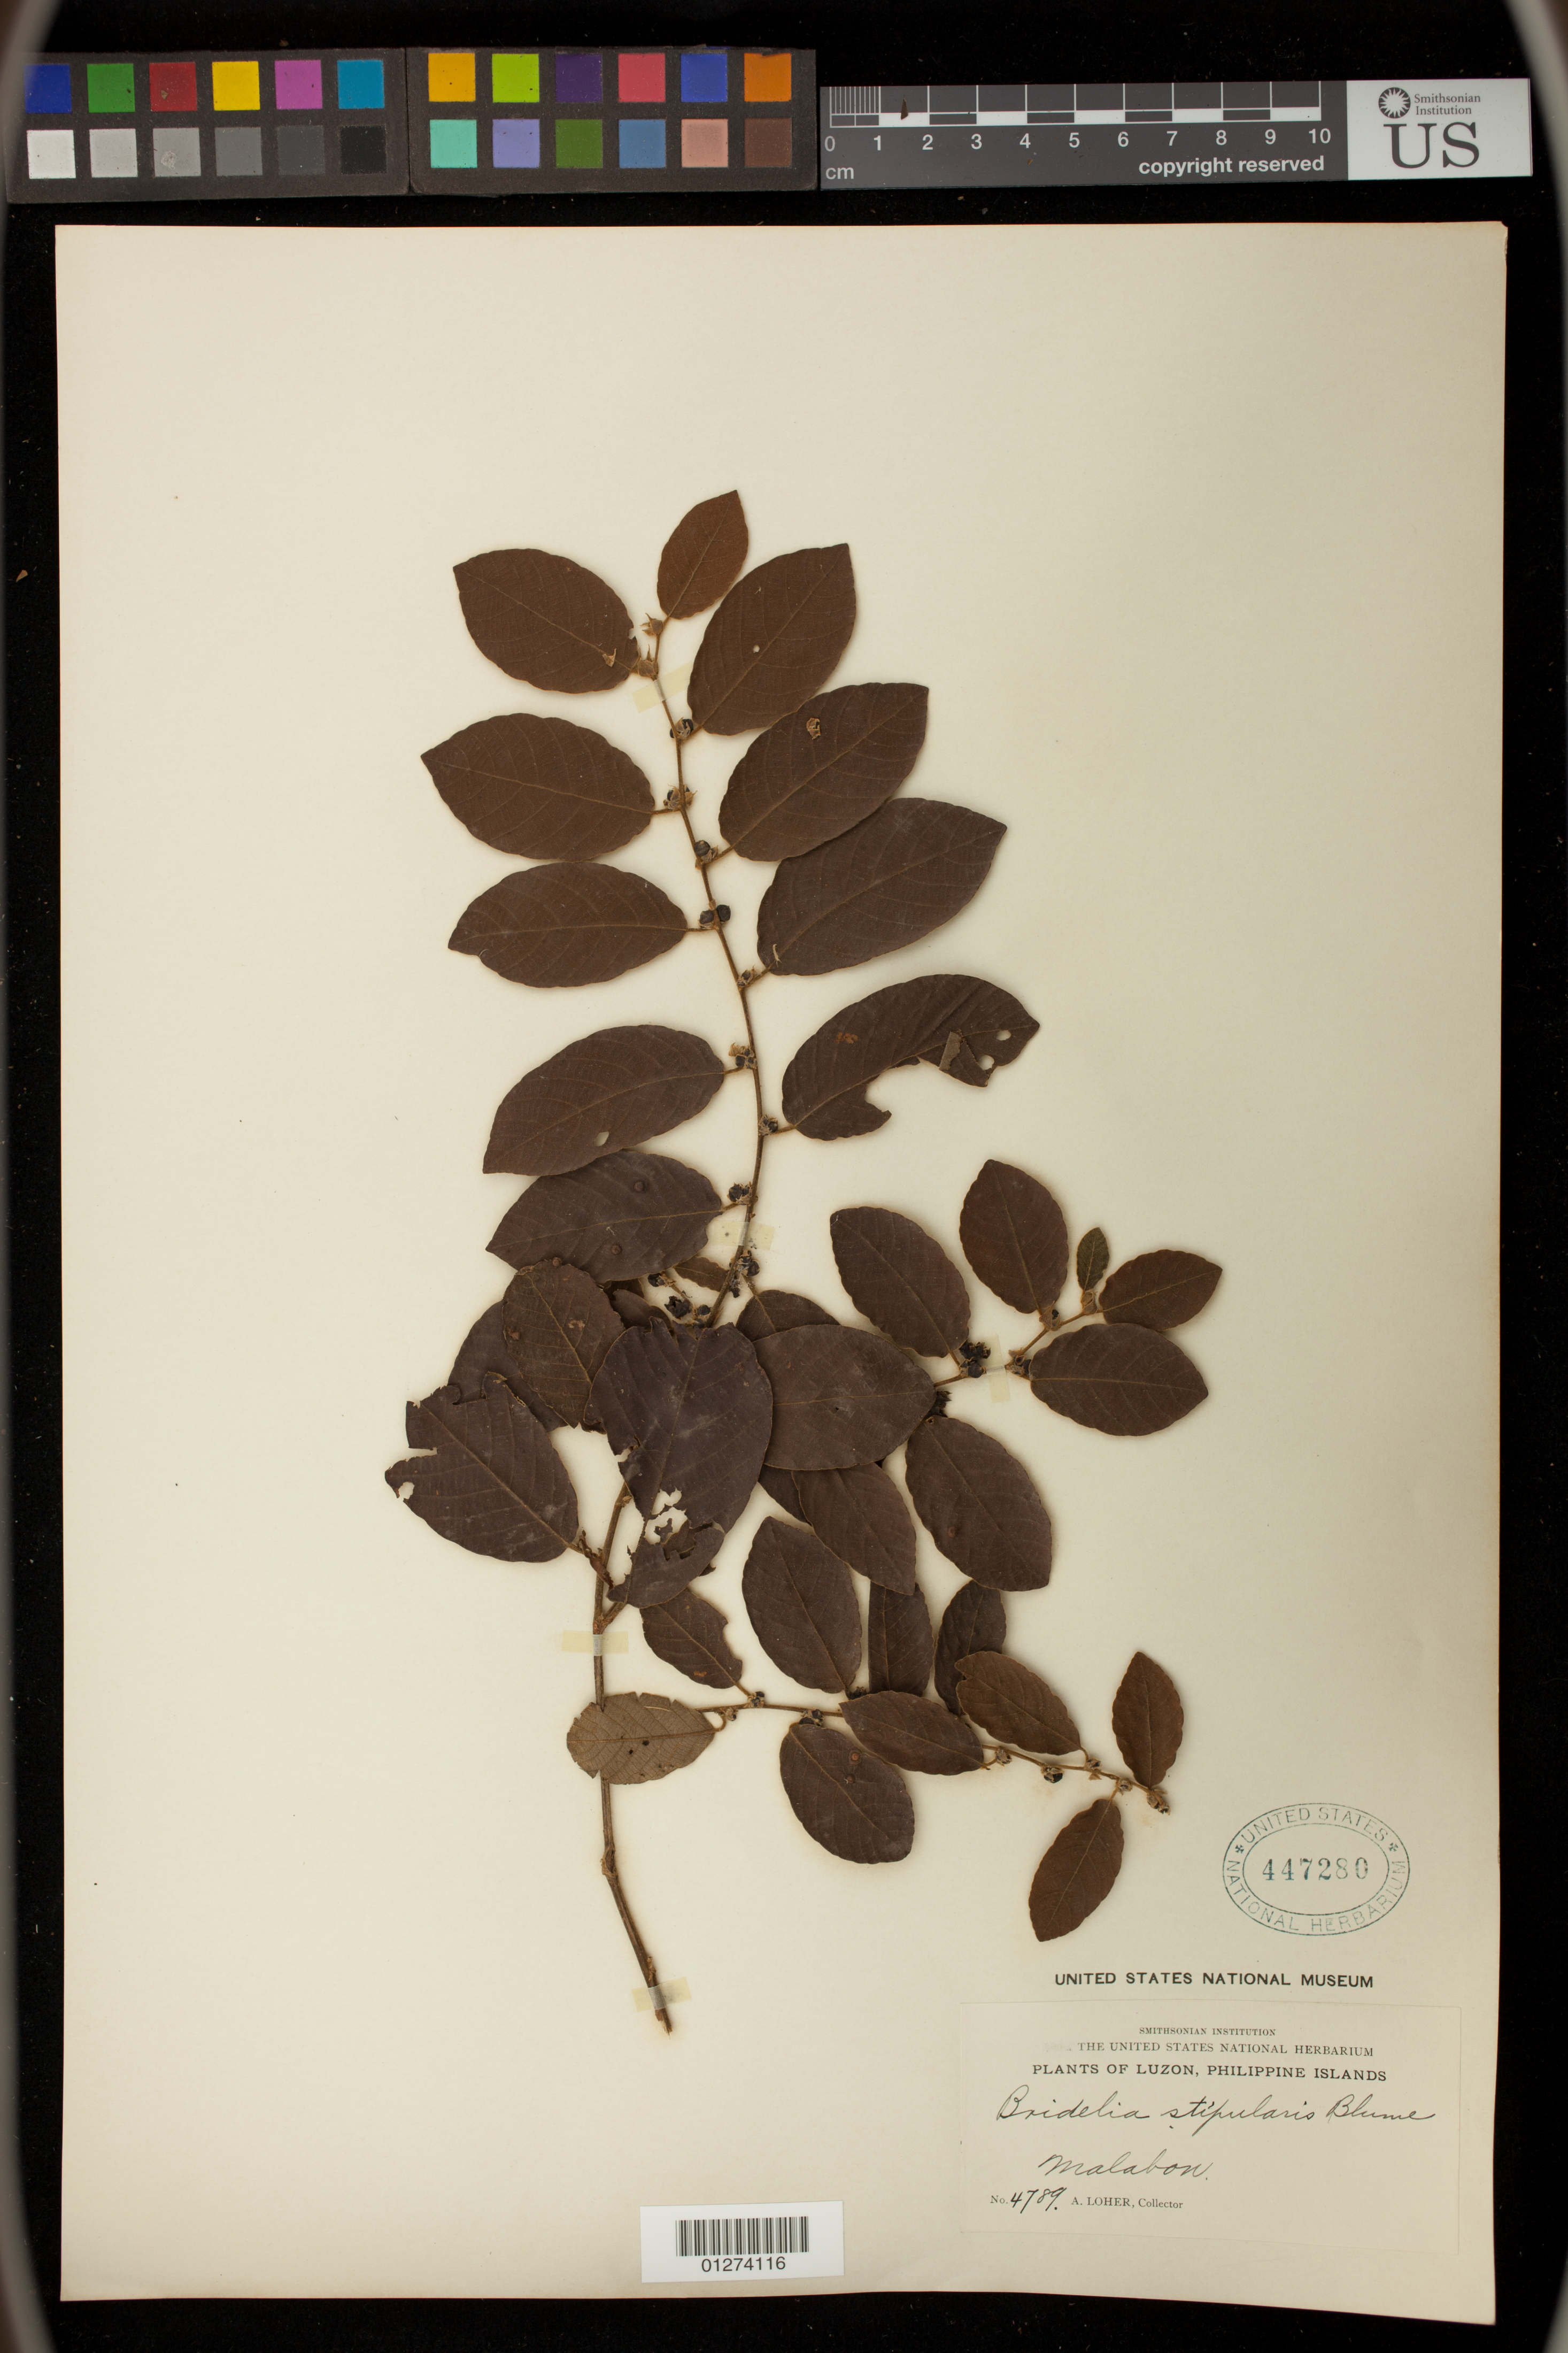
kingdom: Plantae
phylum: Tracheophyta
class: Magnoliopsida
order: Malpighiales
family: Phyllanthaceae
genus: Bridelia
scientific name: Bridelia stipularis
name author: (L.) Blume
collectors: A. Loher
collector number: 4789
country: Philippines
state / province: Calabarzon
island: Luzon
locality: Malabon, Luzon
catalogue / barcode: US 447280